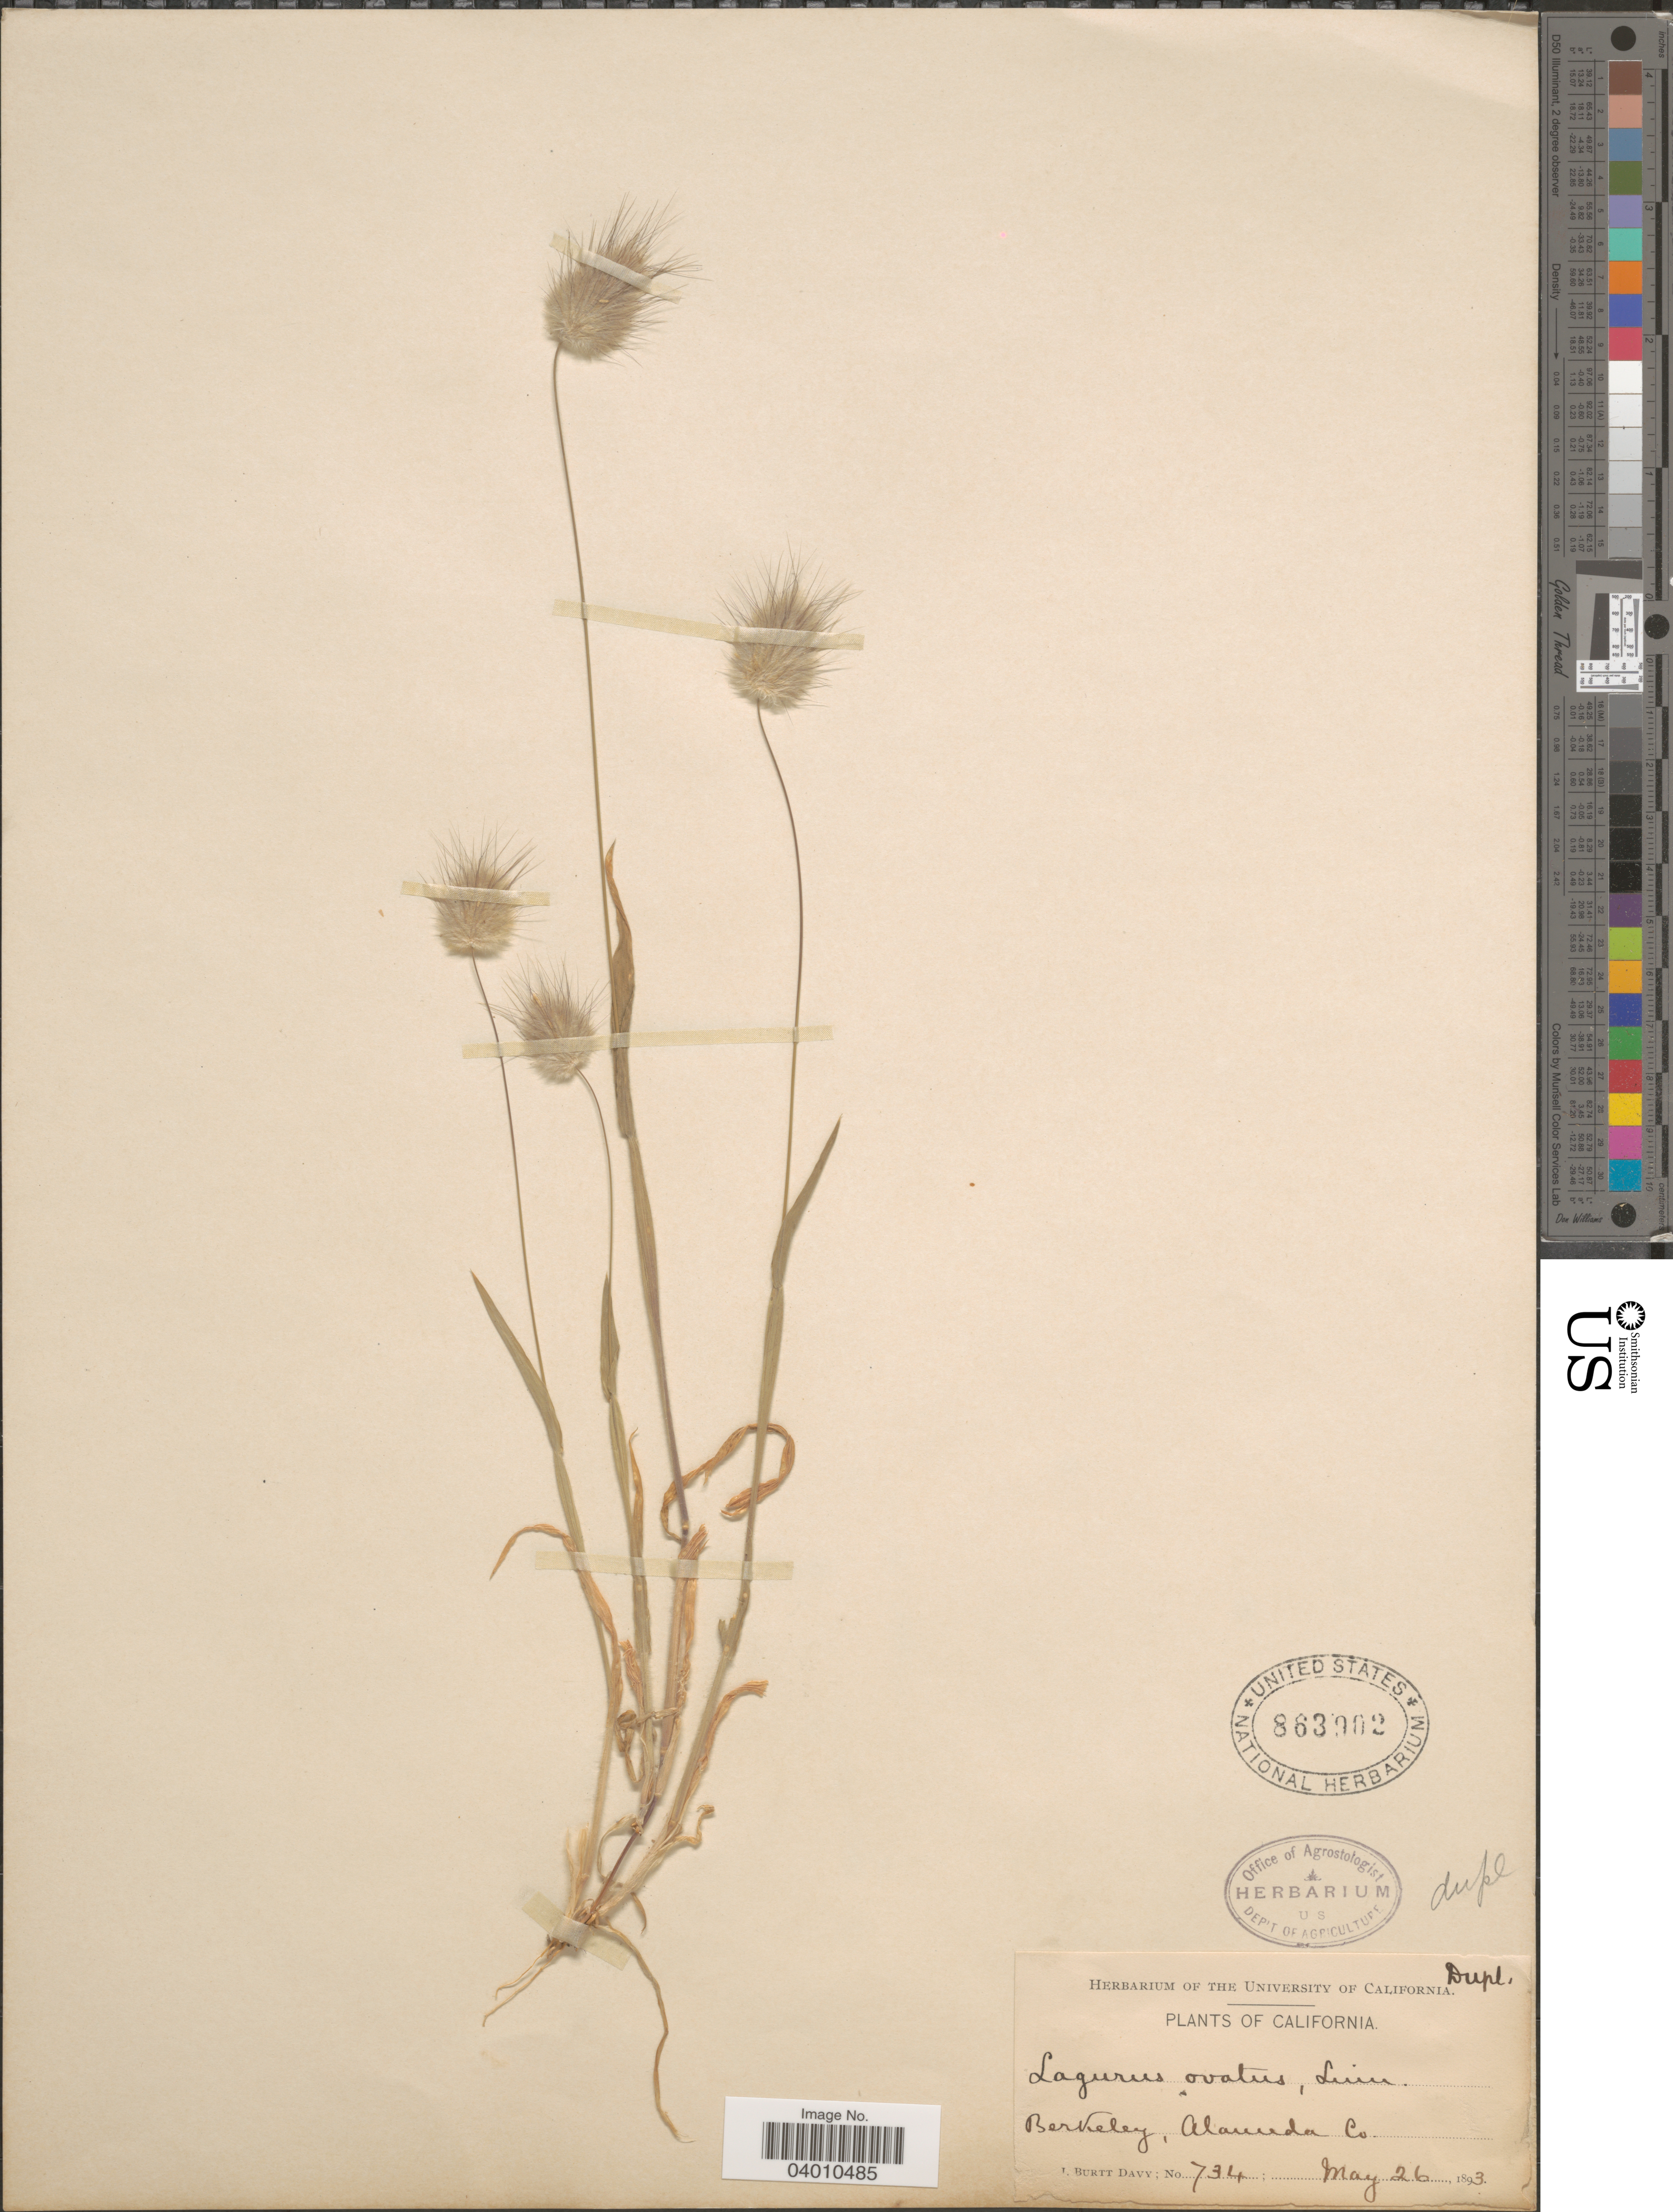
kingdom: Plantae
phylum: Tracheophyta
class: Liliopsida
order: Poales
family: Poaceae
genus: Lagurus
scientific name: Lagurus ovatus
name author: L.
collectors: J. Burtt Davy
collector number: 734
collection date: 1893-05-26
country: United States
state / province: California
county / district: Alameda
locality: Berkeley, Alameda Co.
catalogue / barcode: US 863902